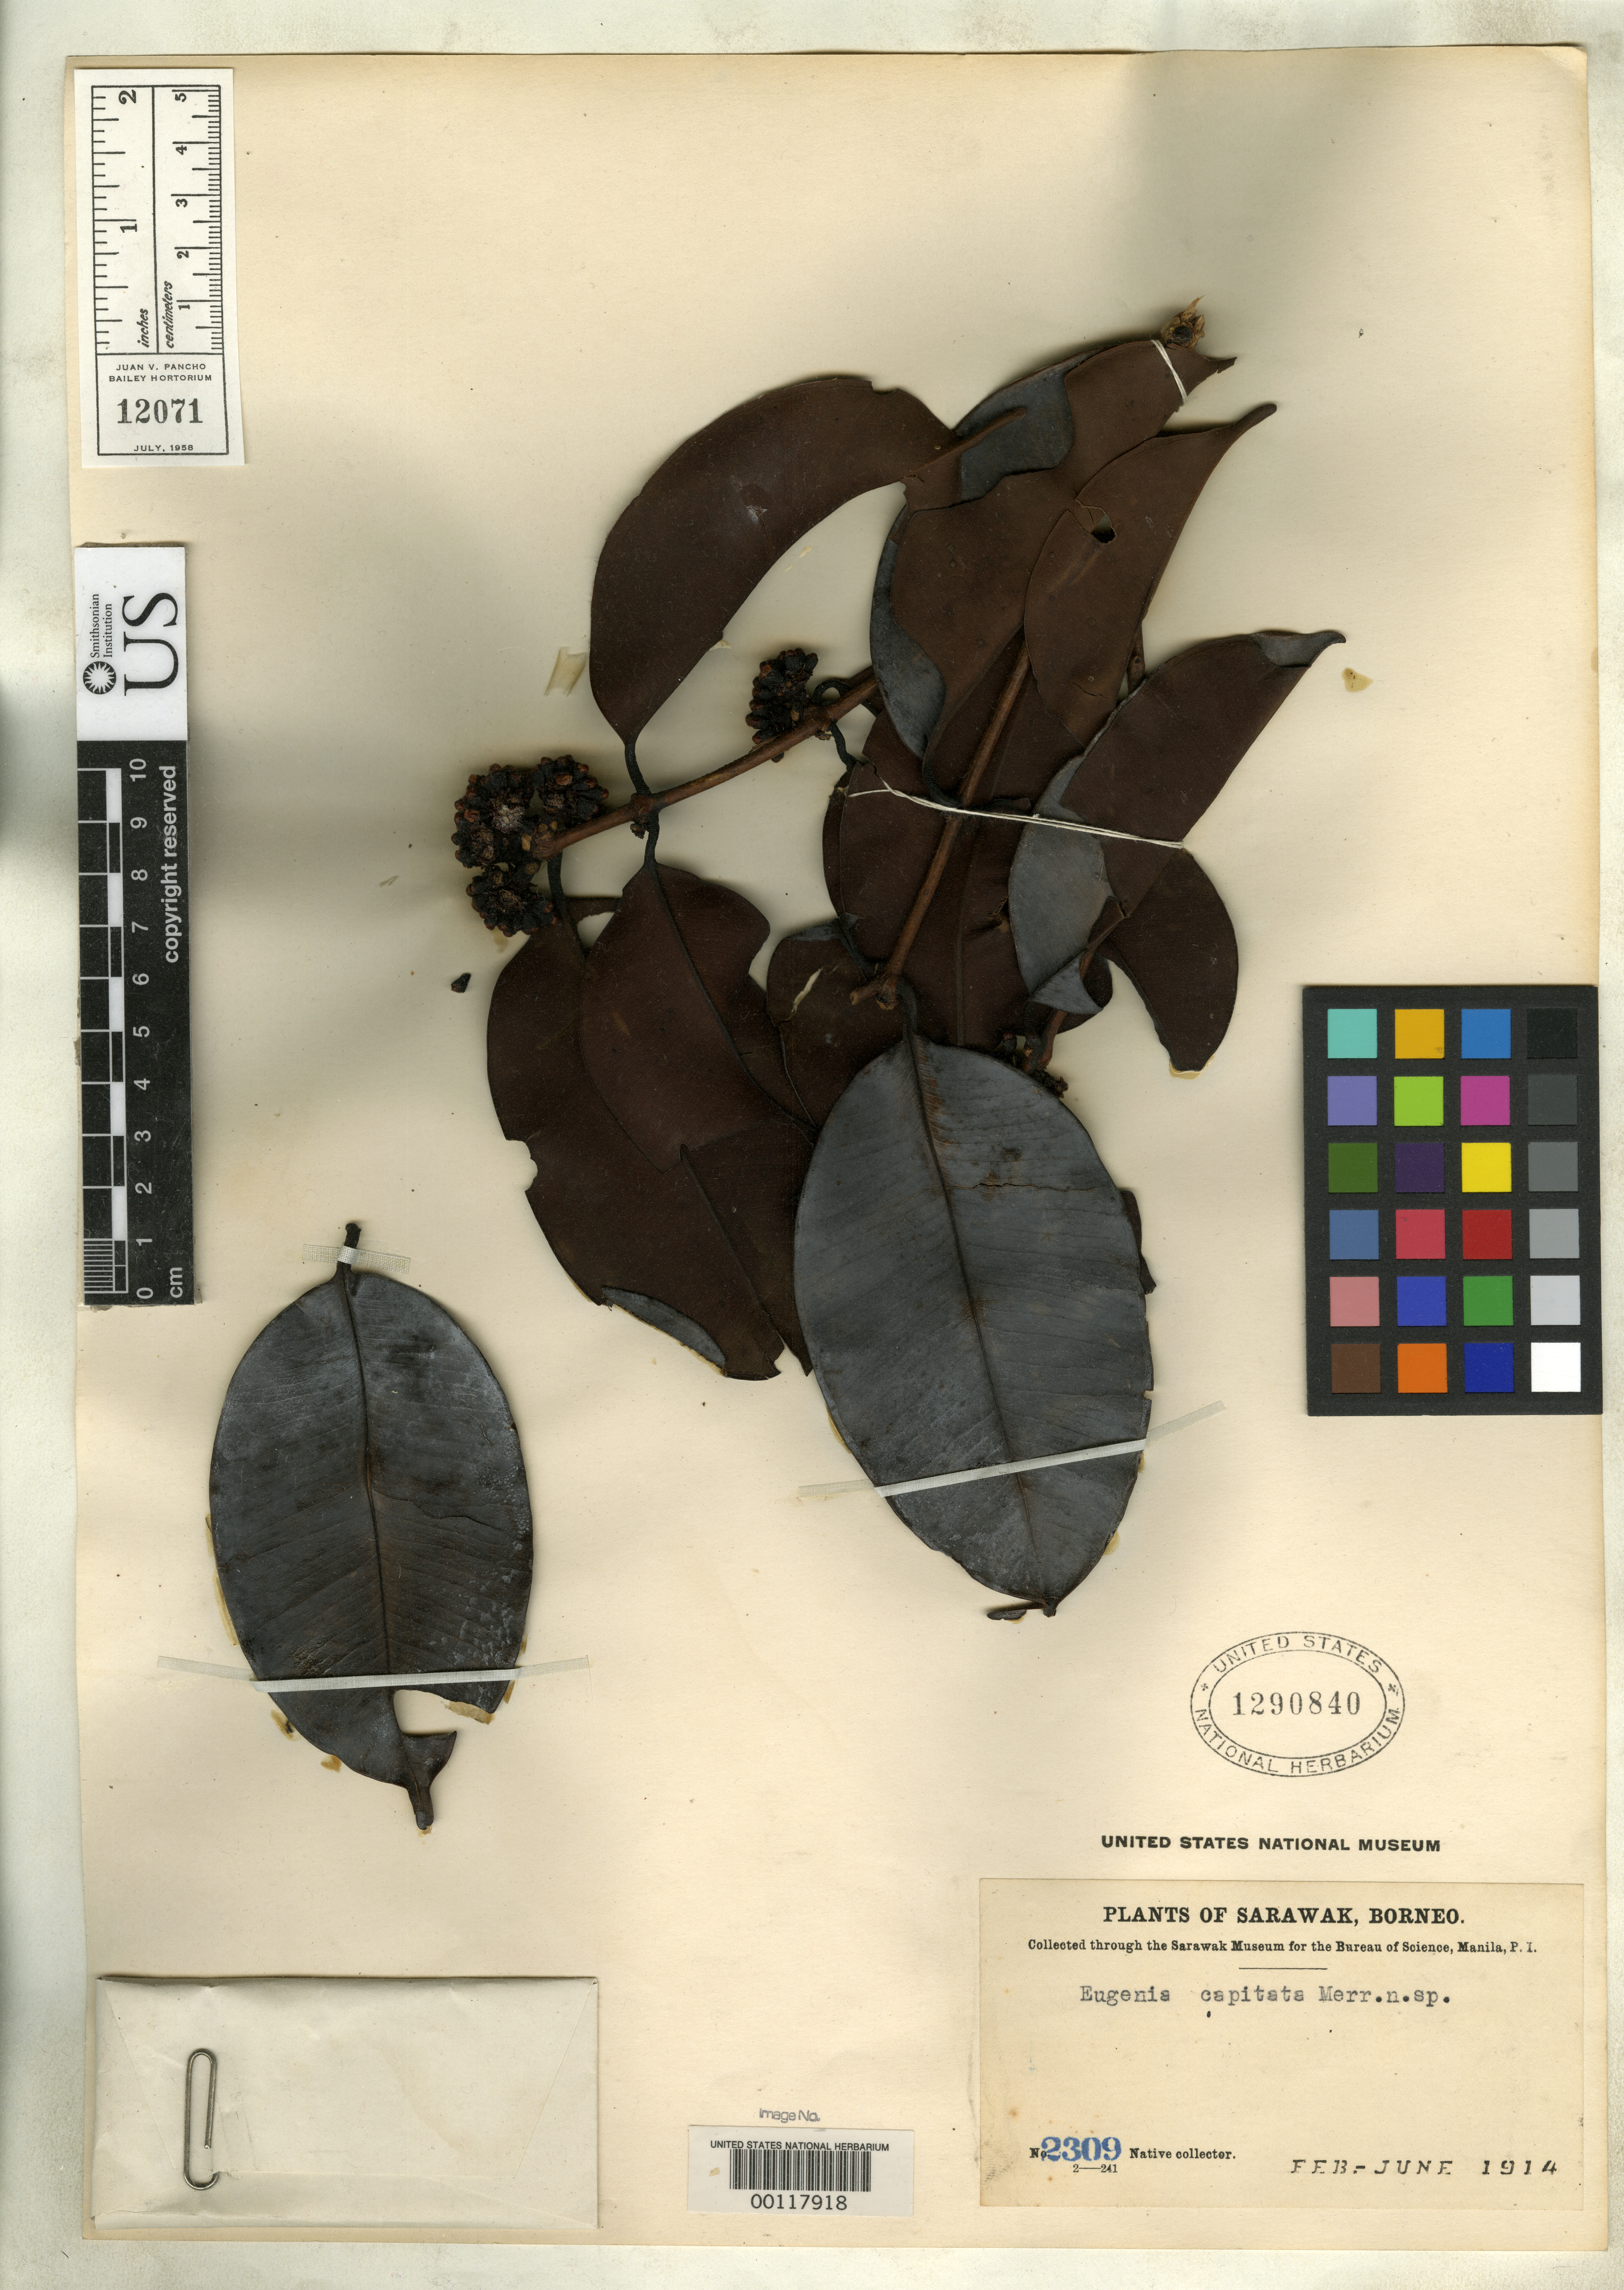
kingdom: Plantae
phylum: Tracheophyta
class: Magnoliopsida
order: Myrtales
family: Myrtaceae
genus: Eugenia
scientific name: Eugenia capitata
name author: Merr.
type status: Isotype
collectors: Native collector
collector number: Bur. Sci. 2309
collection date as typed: Feb 1914 to -- Jun 1914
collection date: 1914-02/1914-06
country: Malaysia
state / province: Sarawak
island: Borneo Island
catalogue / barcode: US 1290840